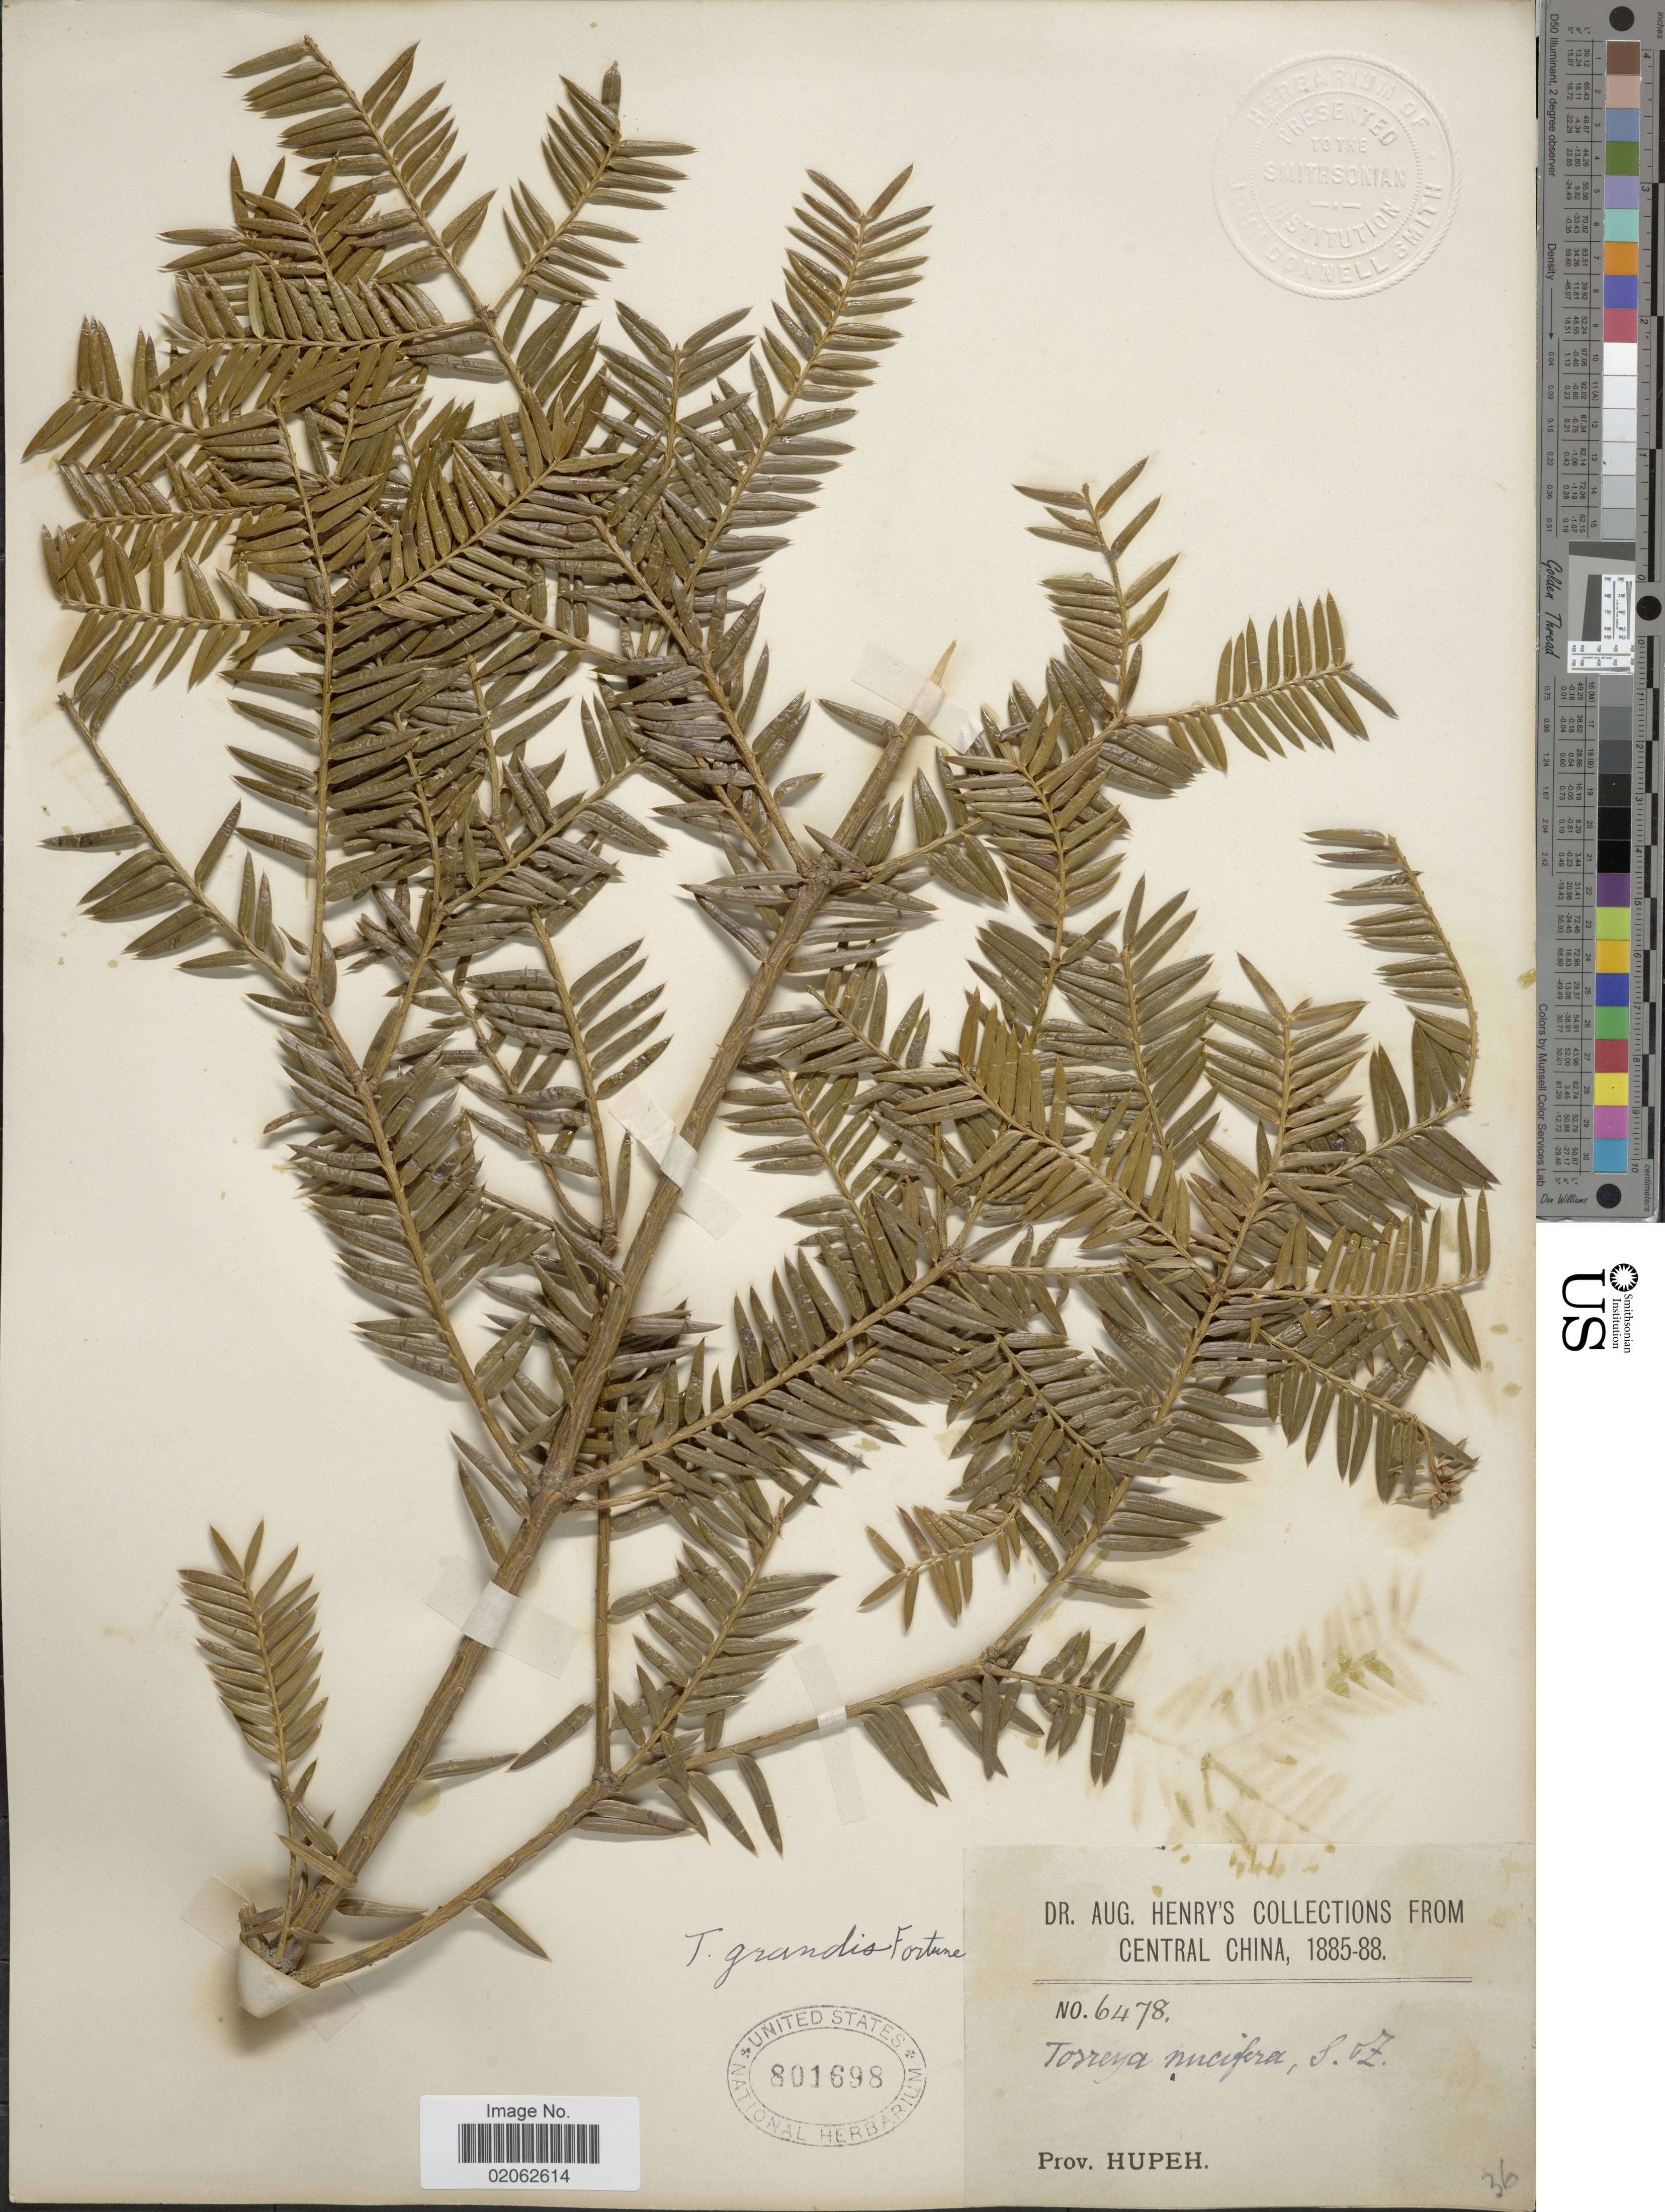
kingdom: Plantae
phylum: Tracheophyta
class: Pinopsida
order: Pinales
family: Taxaceae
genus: Torreya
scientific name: Torreya grandis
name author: Fortune ex Lindl.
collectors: A. Henry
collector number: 6478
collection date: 1885/1888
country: China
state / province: Hubei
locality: Prov. Hupeh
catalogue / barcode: US 801698